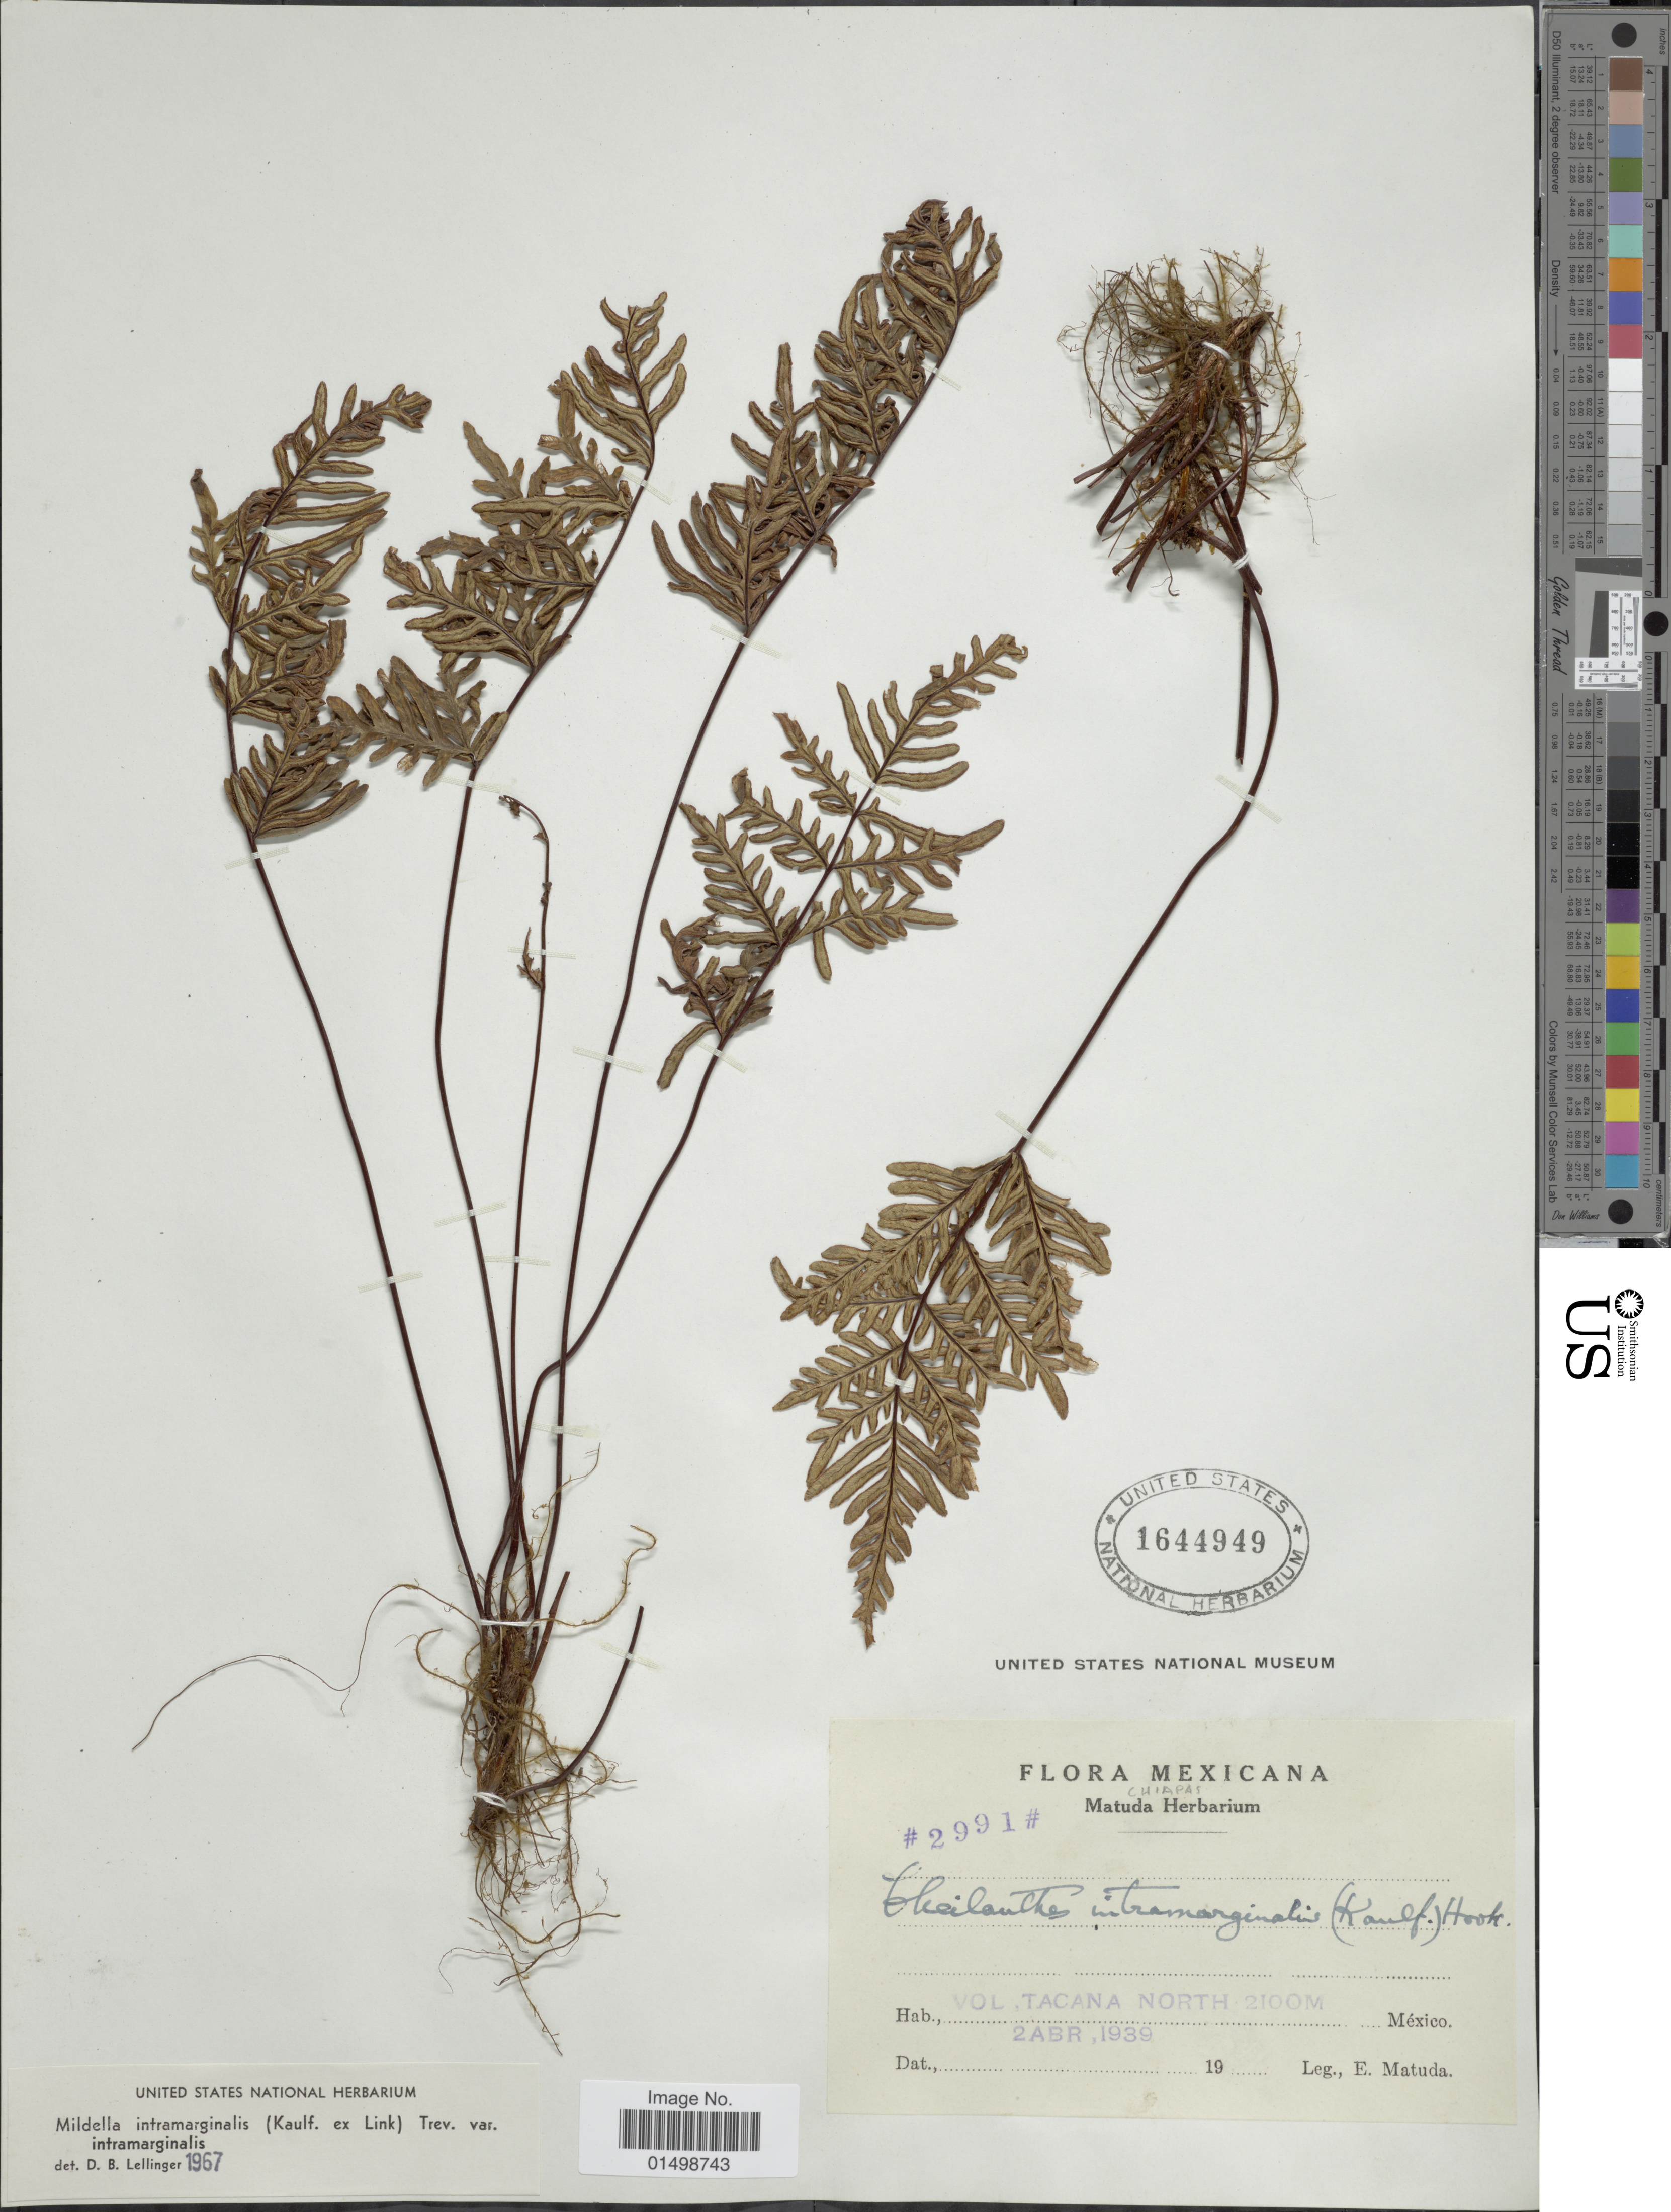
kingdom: Plantae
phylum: Tracheophyta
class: Polypodiopsida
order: Polypodiales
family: Pteridaceae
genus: Cheilanthes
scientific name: Cheilanthes intramarginalis var. intramarginalis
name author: (Kaulf.) Hook.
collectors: E. Matuda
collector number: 2991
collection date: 1939-04-02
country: Mexico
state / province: México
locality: Vol. Tacana North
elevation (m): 2100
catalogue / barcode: US 1644949